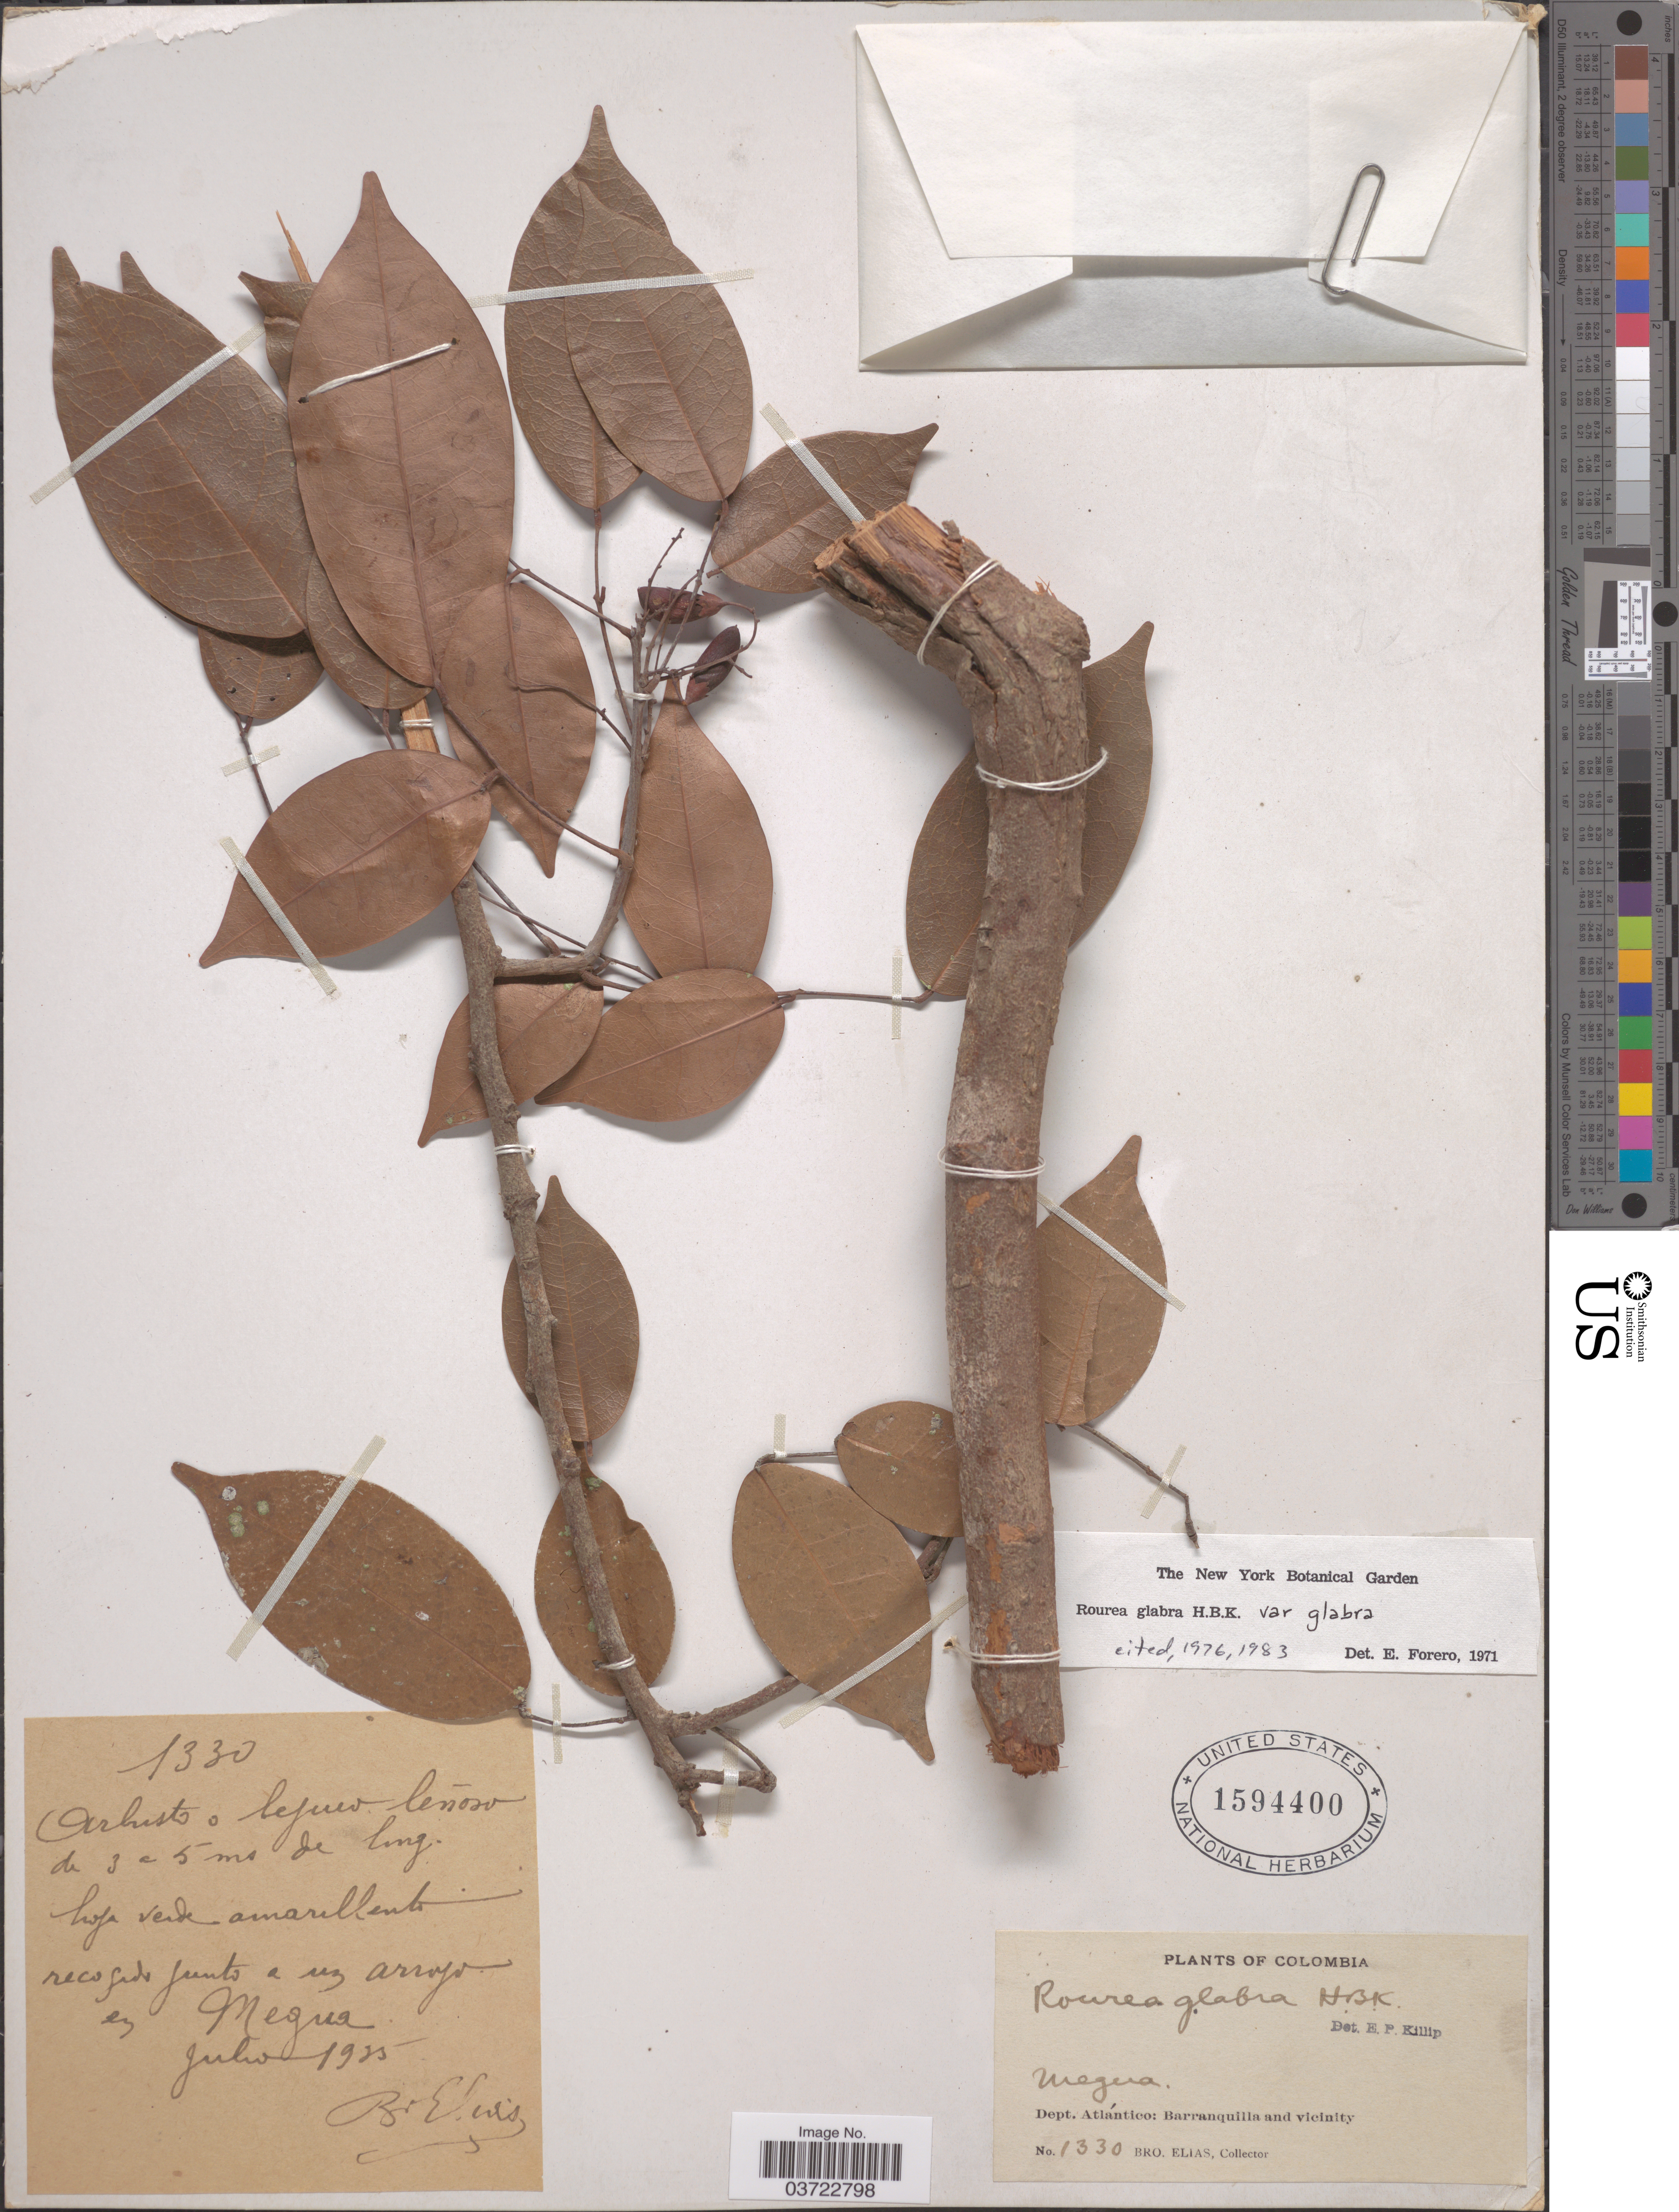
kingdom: Plantae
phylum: Tracheophyta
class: Magnoliopsida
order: Oxalidales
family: Connaraceae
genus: Rourea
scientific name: Rourea glabra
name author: Kunth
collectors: Bro. Elias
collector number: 1330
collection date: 1925-07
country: Colombia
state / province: Atlántico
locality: Megua. Dept. Atlántico: Barranquilla and vicinity.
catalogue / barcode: US 1594400